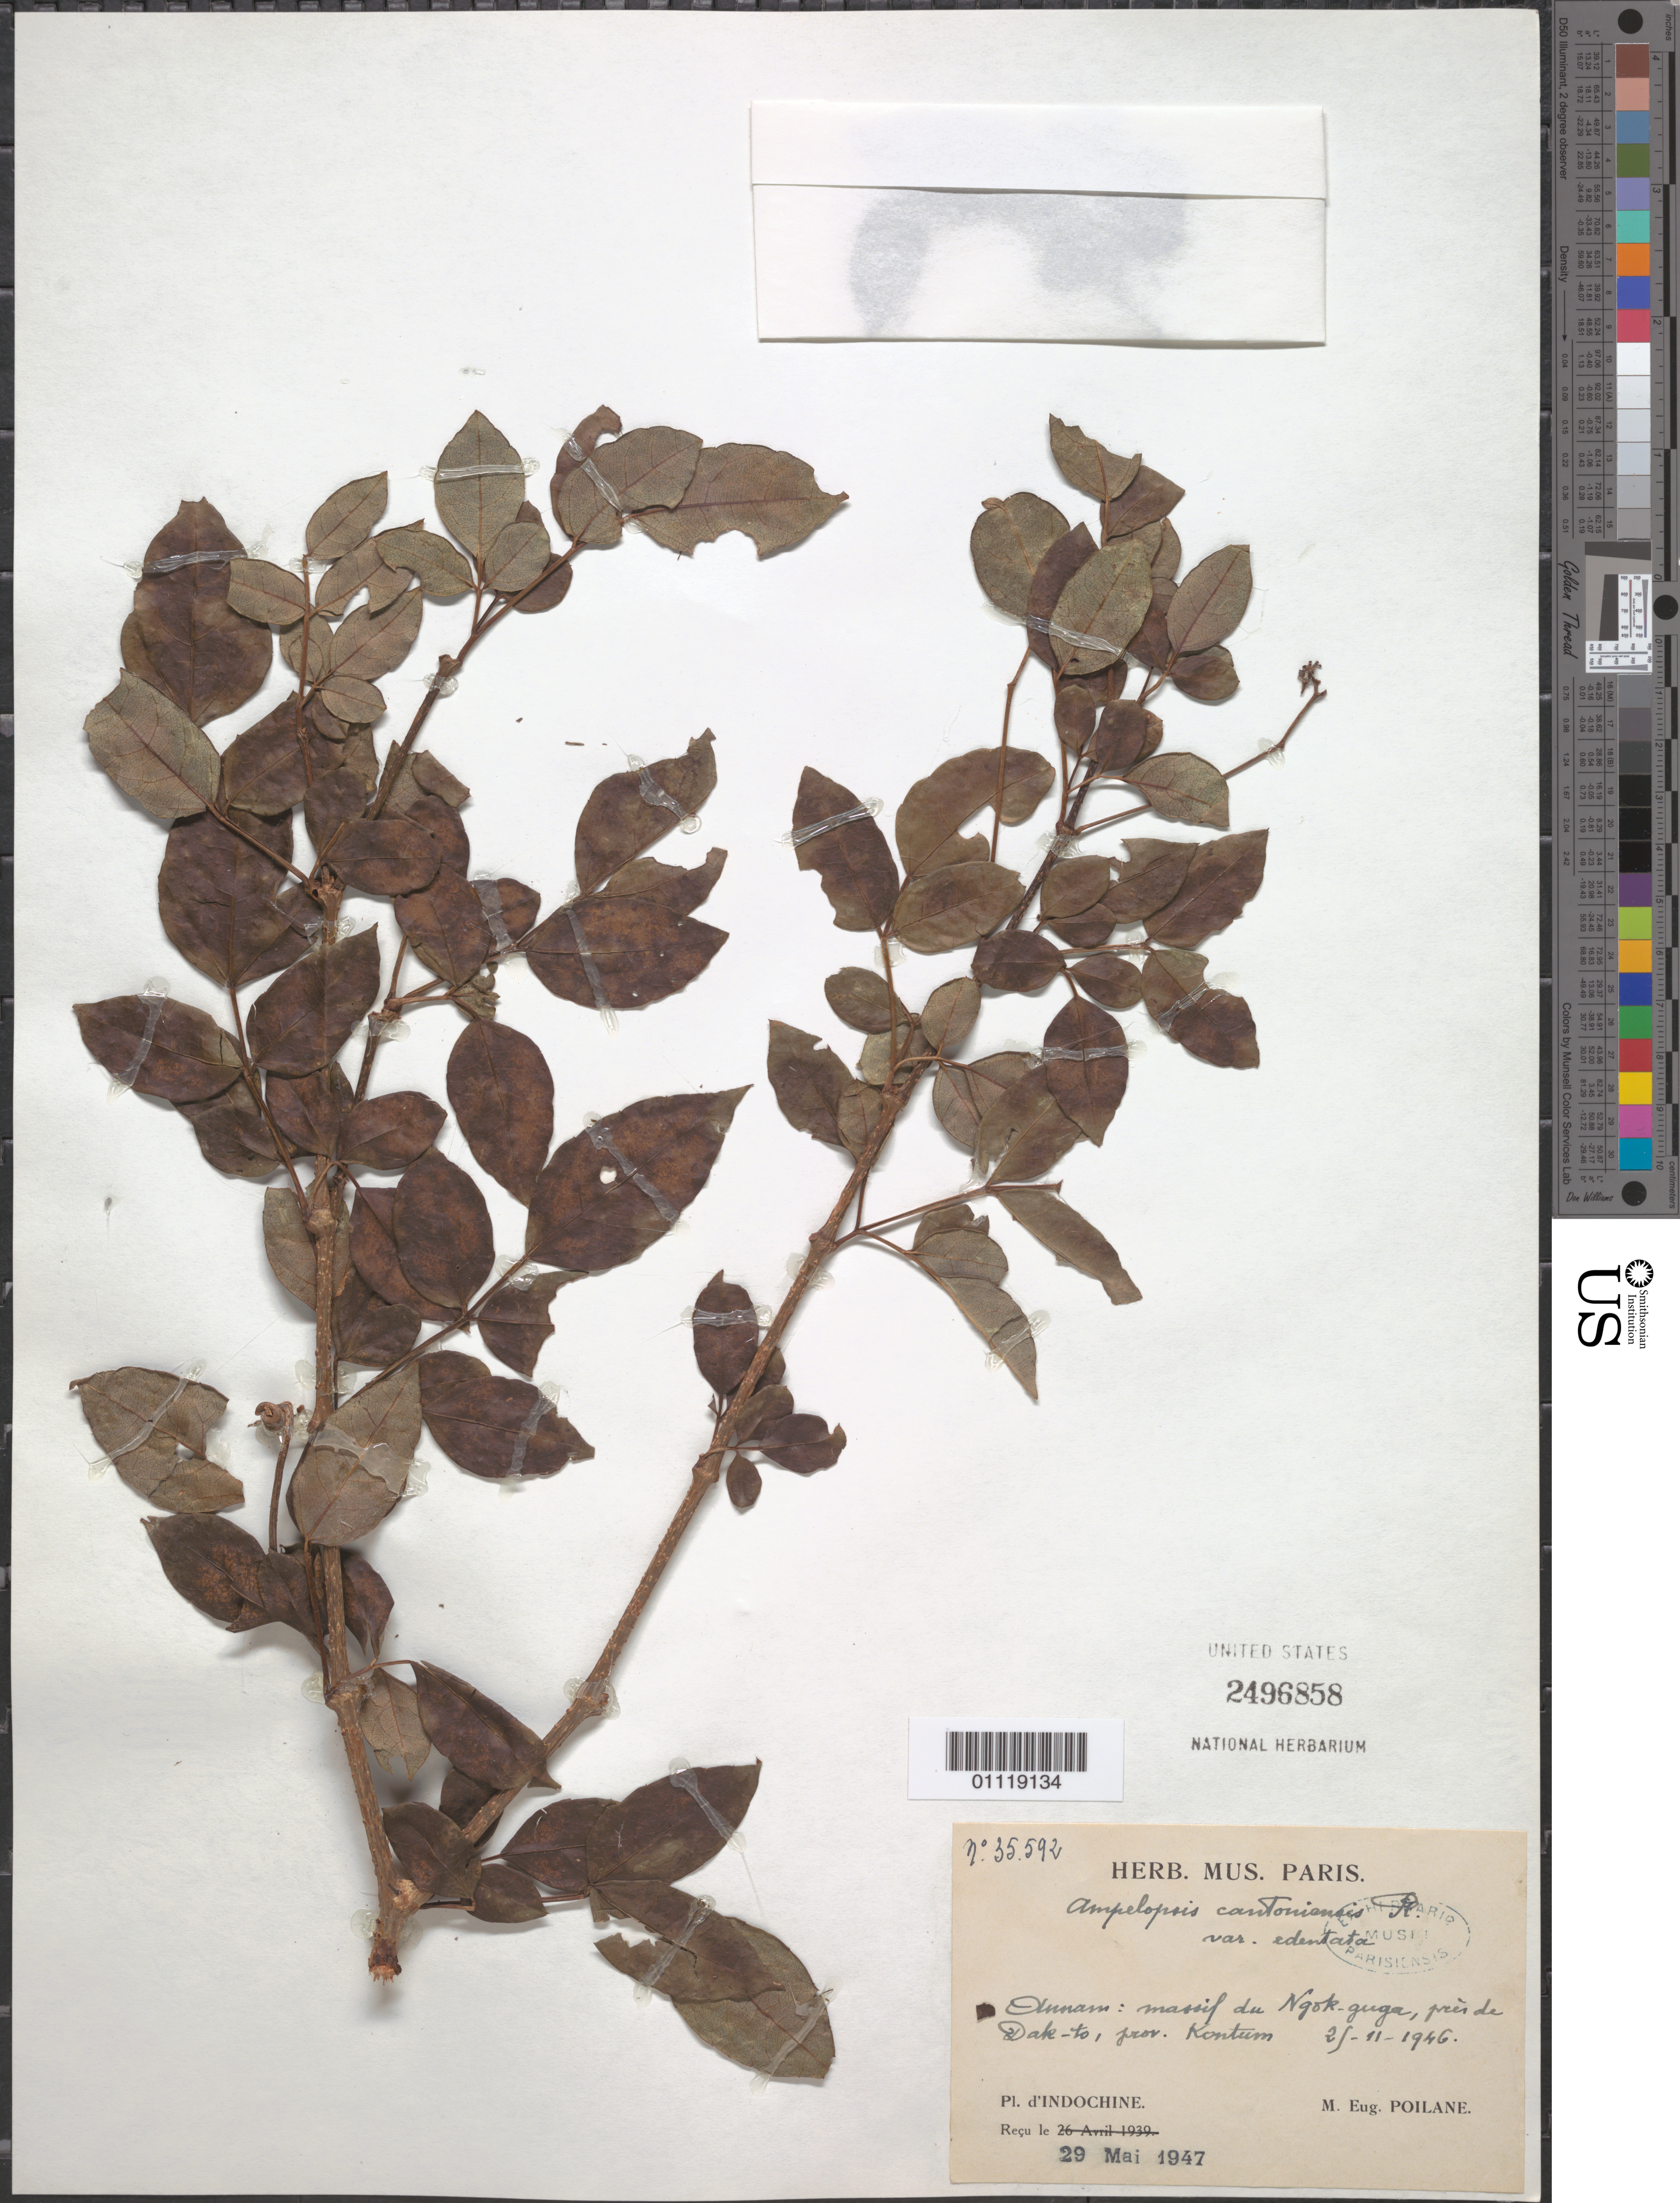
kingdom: Plantae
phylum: Tracheophyta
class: Magnoliopsida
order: Vitales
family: Vitaceae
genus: Ampelopsis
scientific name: Ampelopsis cantoniensis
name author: (W. Hook. & H.J. Arn.) Planch.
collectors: M. Poilane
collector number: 35592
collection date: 1946-10-21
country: Vietnam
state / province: Kon Tum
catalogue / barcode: US 2496858